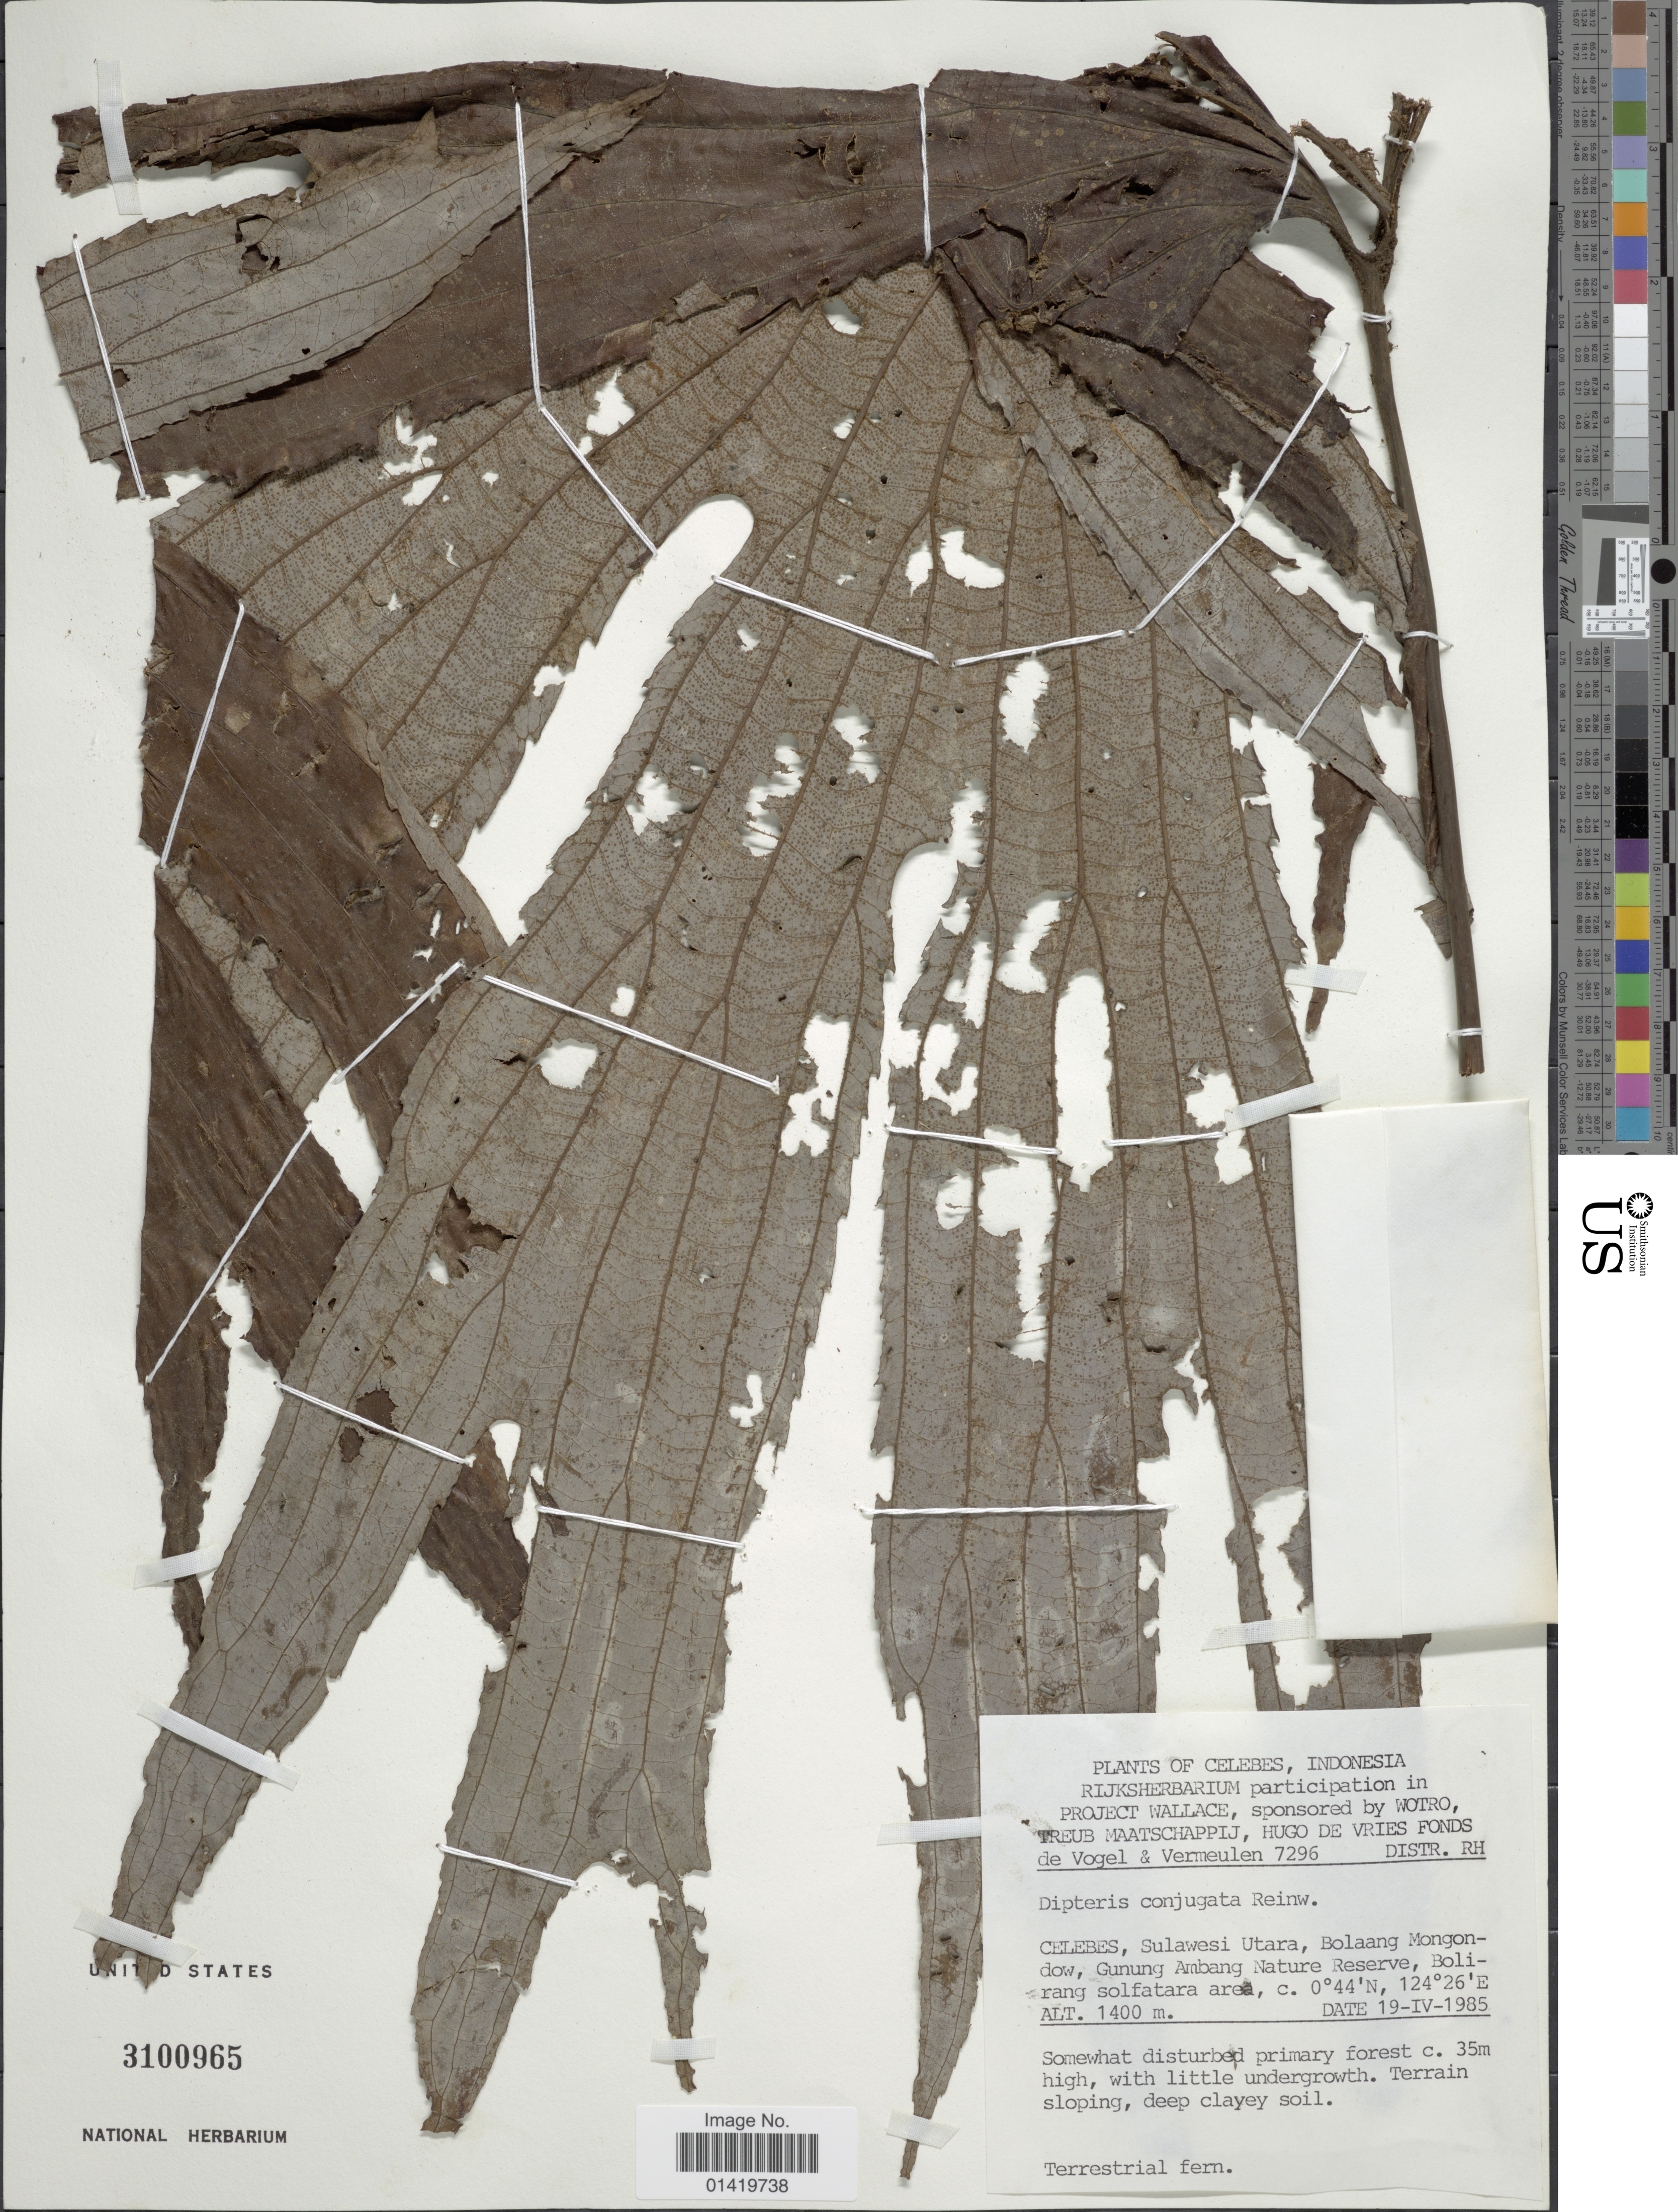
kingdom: Plantae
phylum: Tracheophyta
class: Polypodiopsida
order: Gleicheniales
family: Dipteridaceae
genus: Dipteris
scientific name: Dipteris conjugata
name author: Reinw.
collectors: De Vogel & Vermeulen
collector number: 7296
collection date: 1985-04-19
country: Indonesia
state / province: Sulawesi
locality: Celebes, Sulawesi Utara, Bolaang Mongondow, Gunung Ambang Nature Reserve, Bolirang solfatara area.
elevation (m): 1400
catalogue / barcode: US 3100965